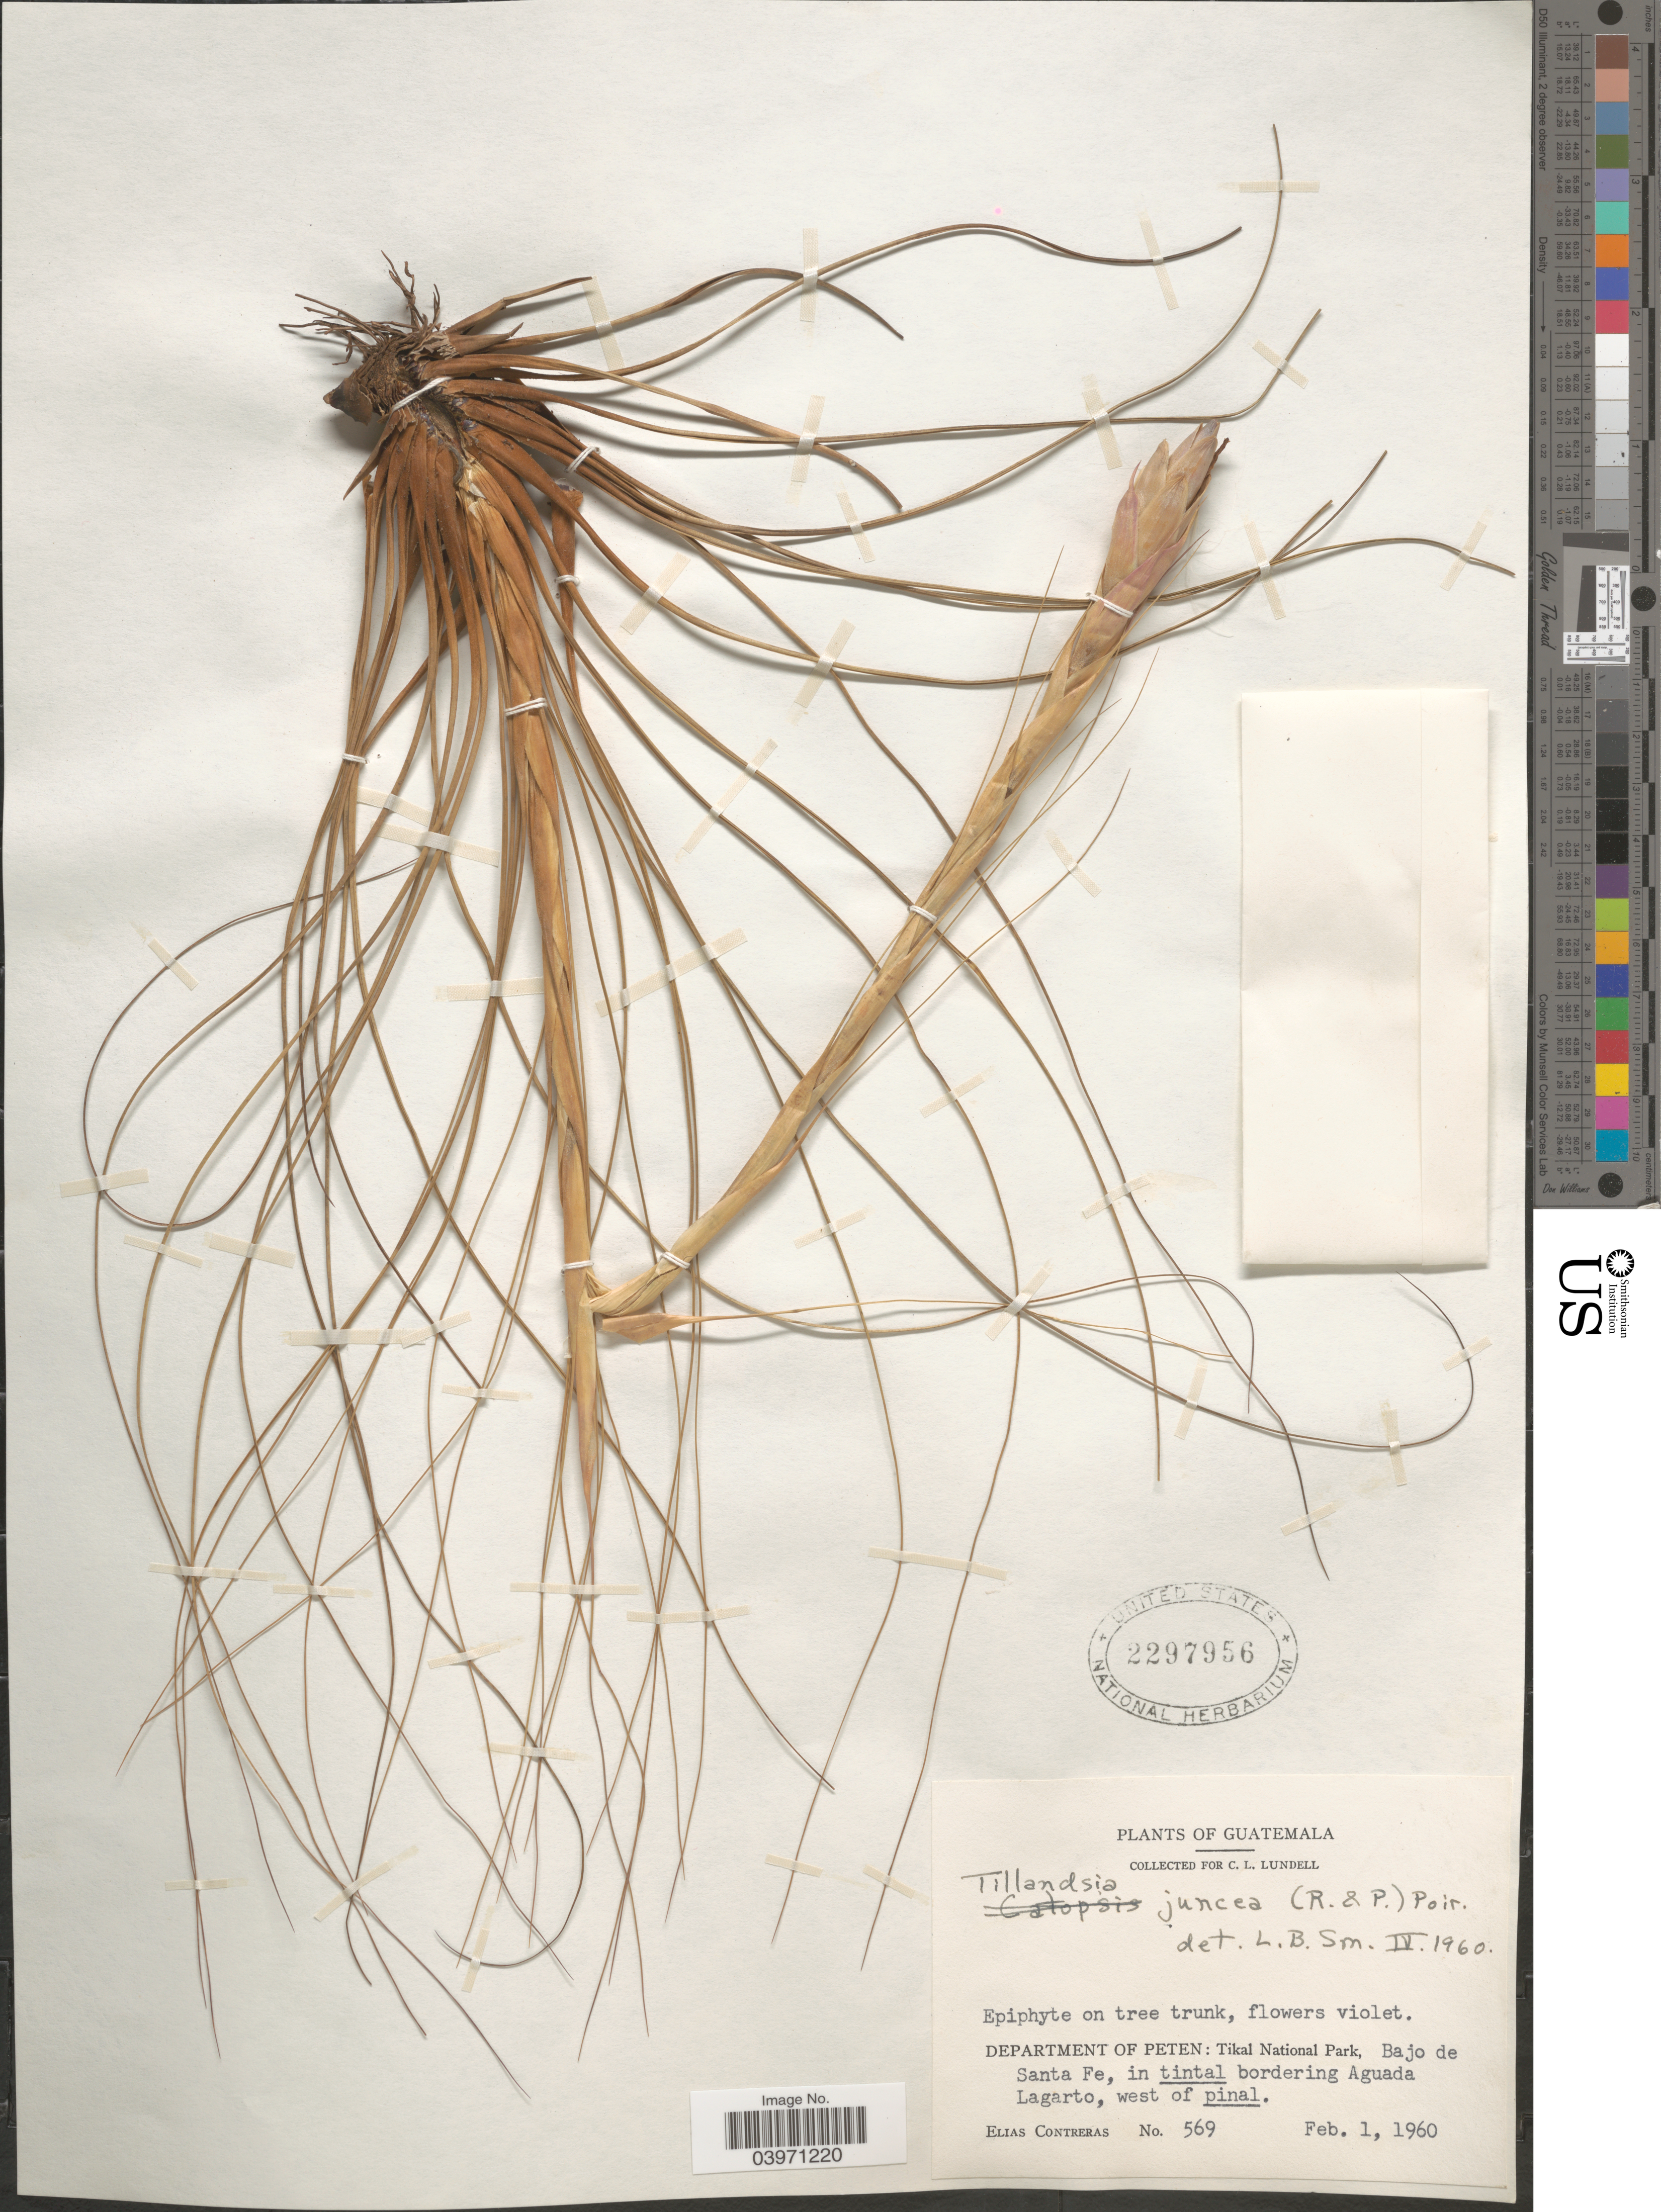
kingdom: Plantae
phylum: Tracheophyta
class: Liliopsida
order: Poales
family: Bromeliaceae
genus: Tillandsia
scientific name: Tillandsia juncea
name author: (Ruiz & Pav.) Poir.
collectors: E. Contreras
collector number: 569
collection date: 1960-02-01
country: Guatemala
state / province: El Peten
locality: Department of Peten: Tikal National Park, Bajo de Santa Fe, in tintal bordering Aguada Lagarto, west of pinal.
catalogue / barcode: US 2297956